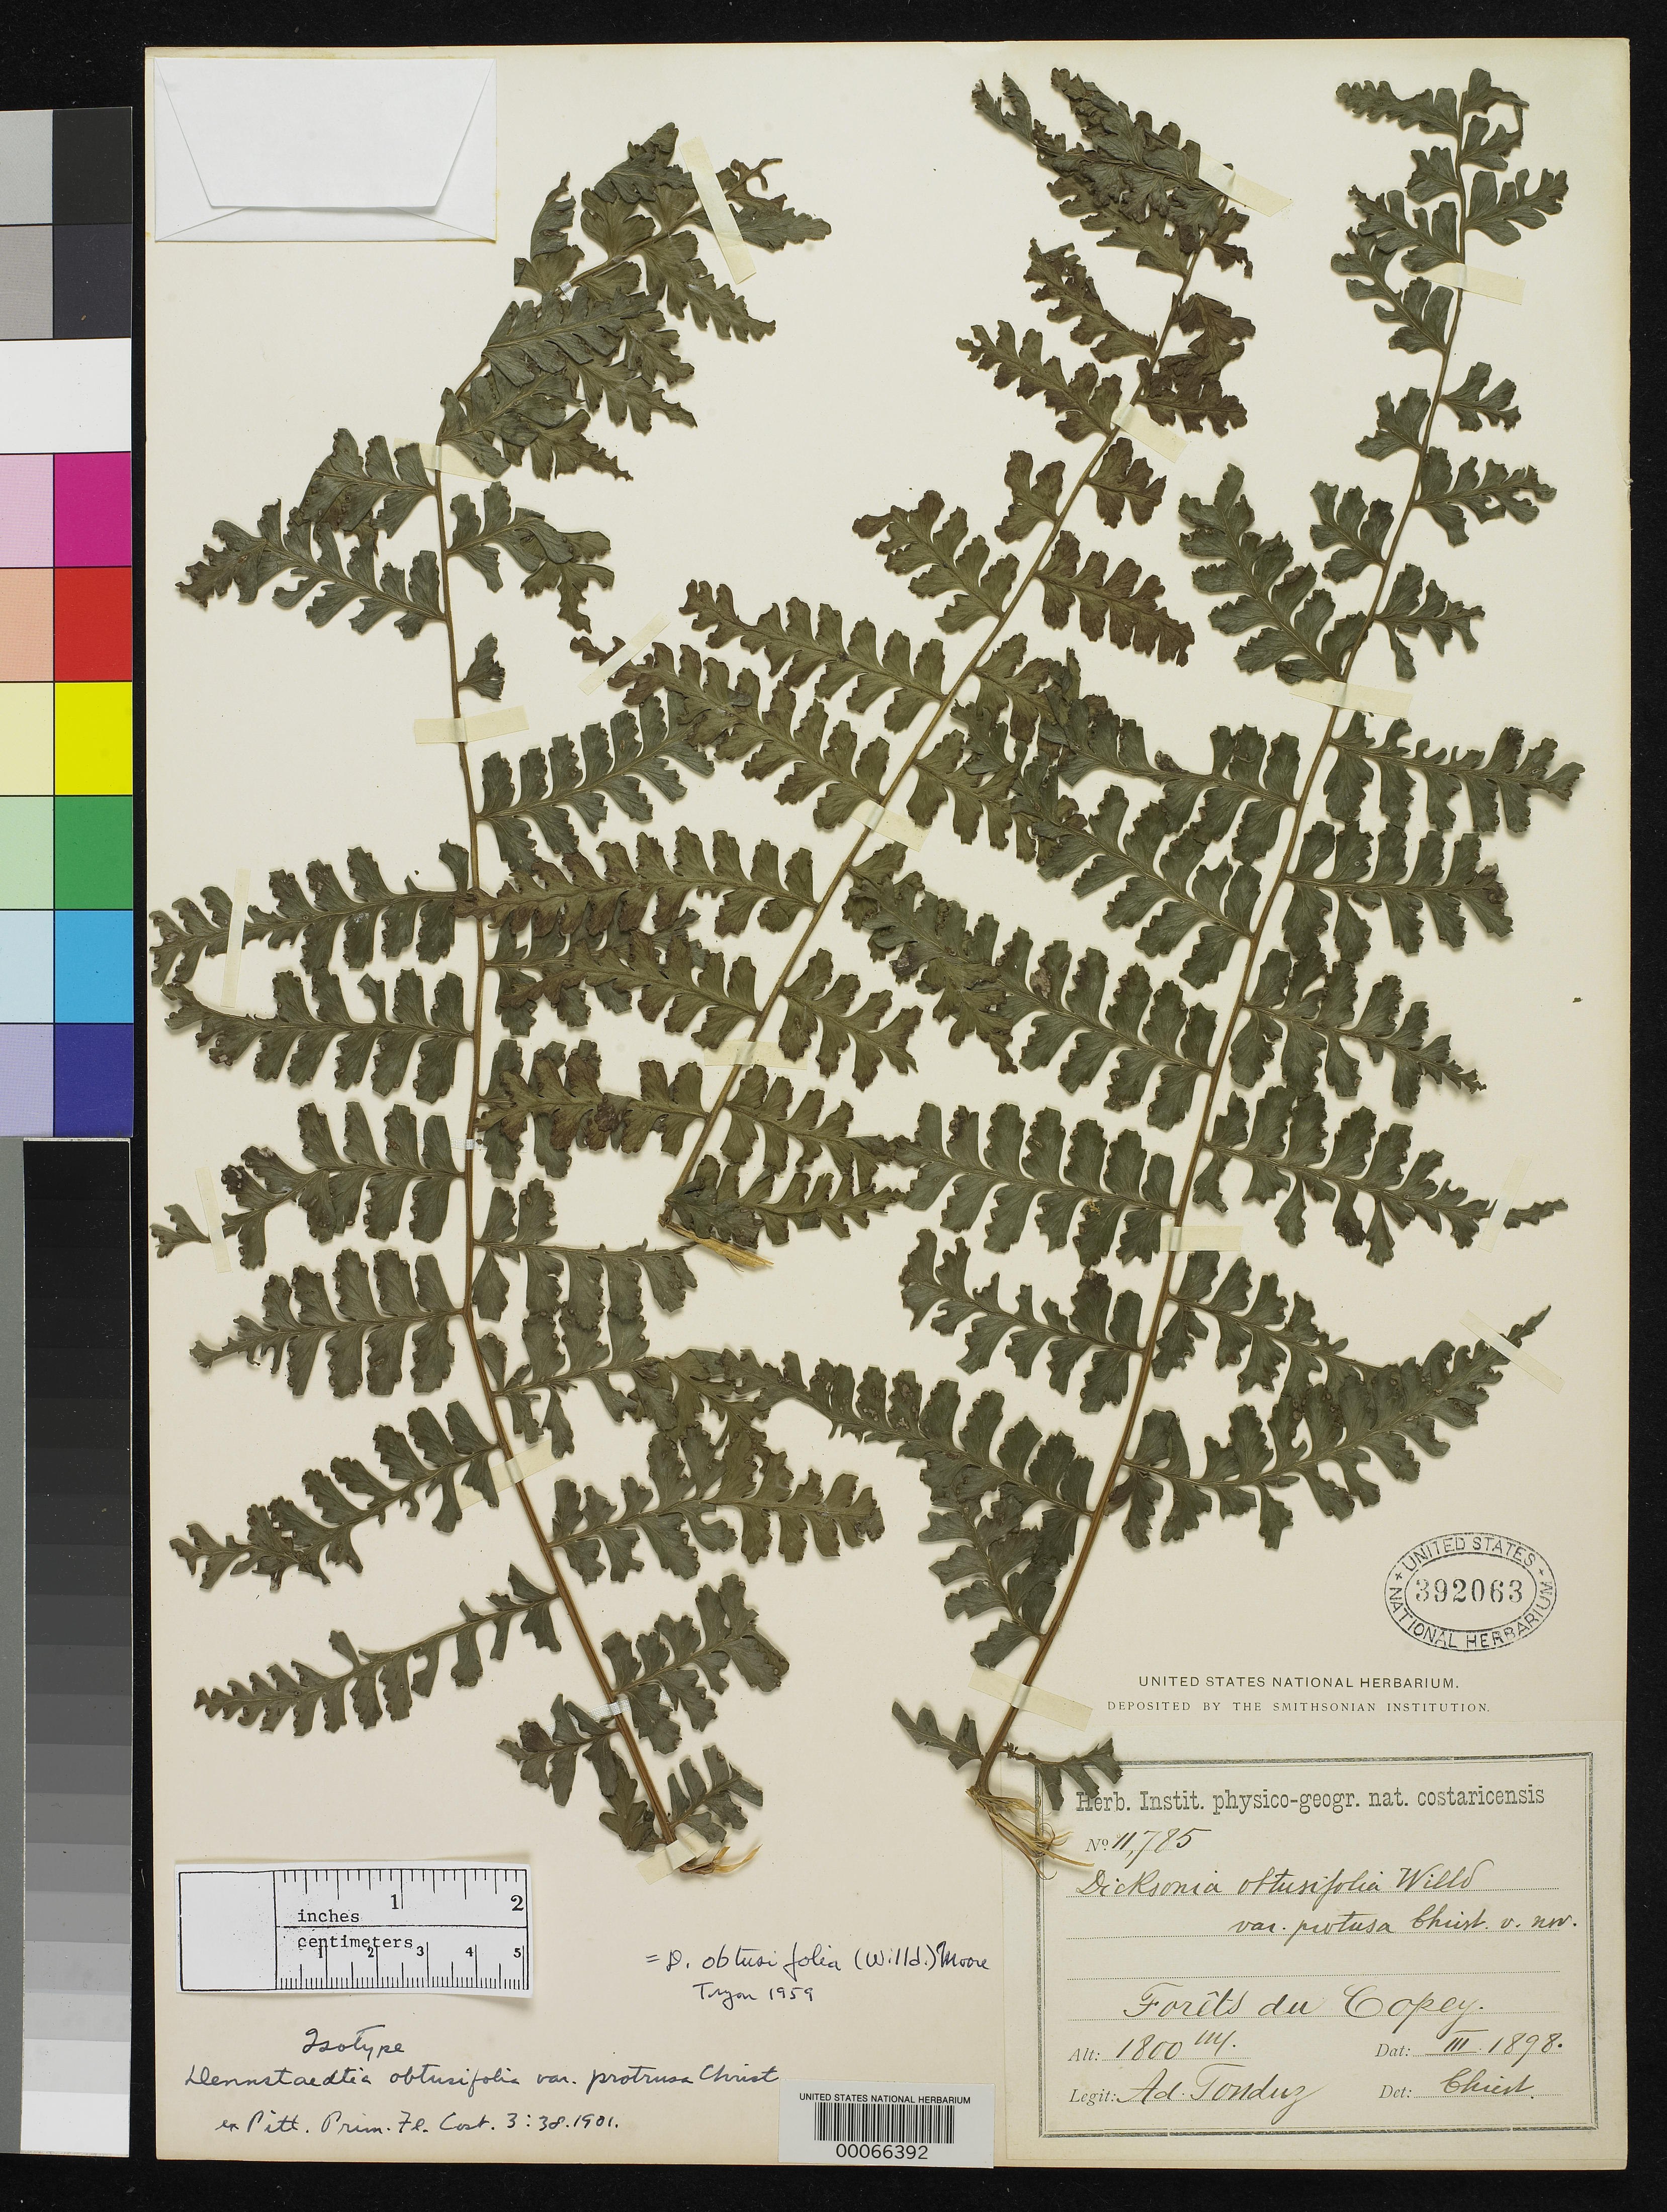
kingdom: Plantae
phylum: Tracheophyta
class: Polypodiopsida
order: Polypodiales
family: Dennstaedtiaceae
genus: Dennstaedtia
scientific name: Dennstaedtia obtusifolia var. protrusa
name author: Christ in Pittier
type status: Isotype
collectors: A. Tonduz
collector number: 11785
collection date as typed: Mar 1898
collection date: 1898-03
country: Costa Rica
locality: Forets de Copey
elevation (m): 1800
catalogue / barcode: US 392063